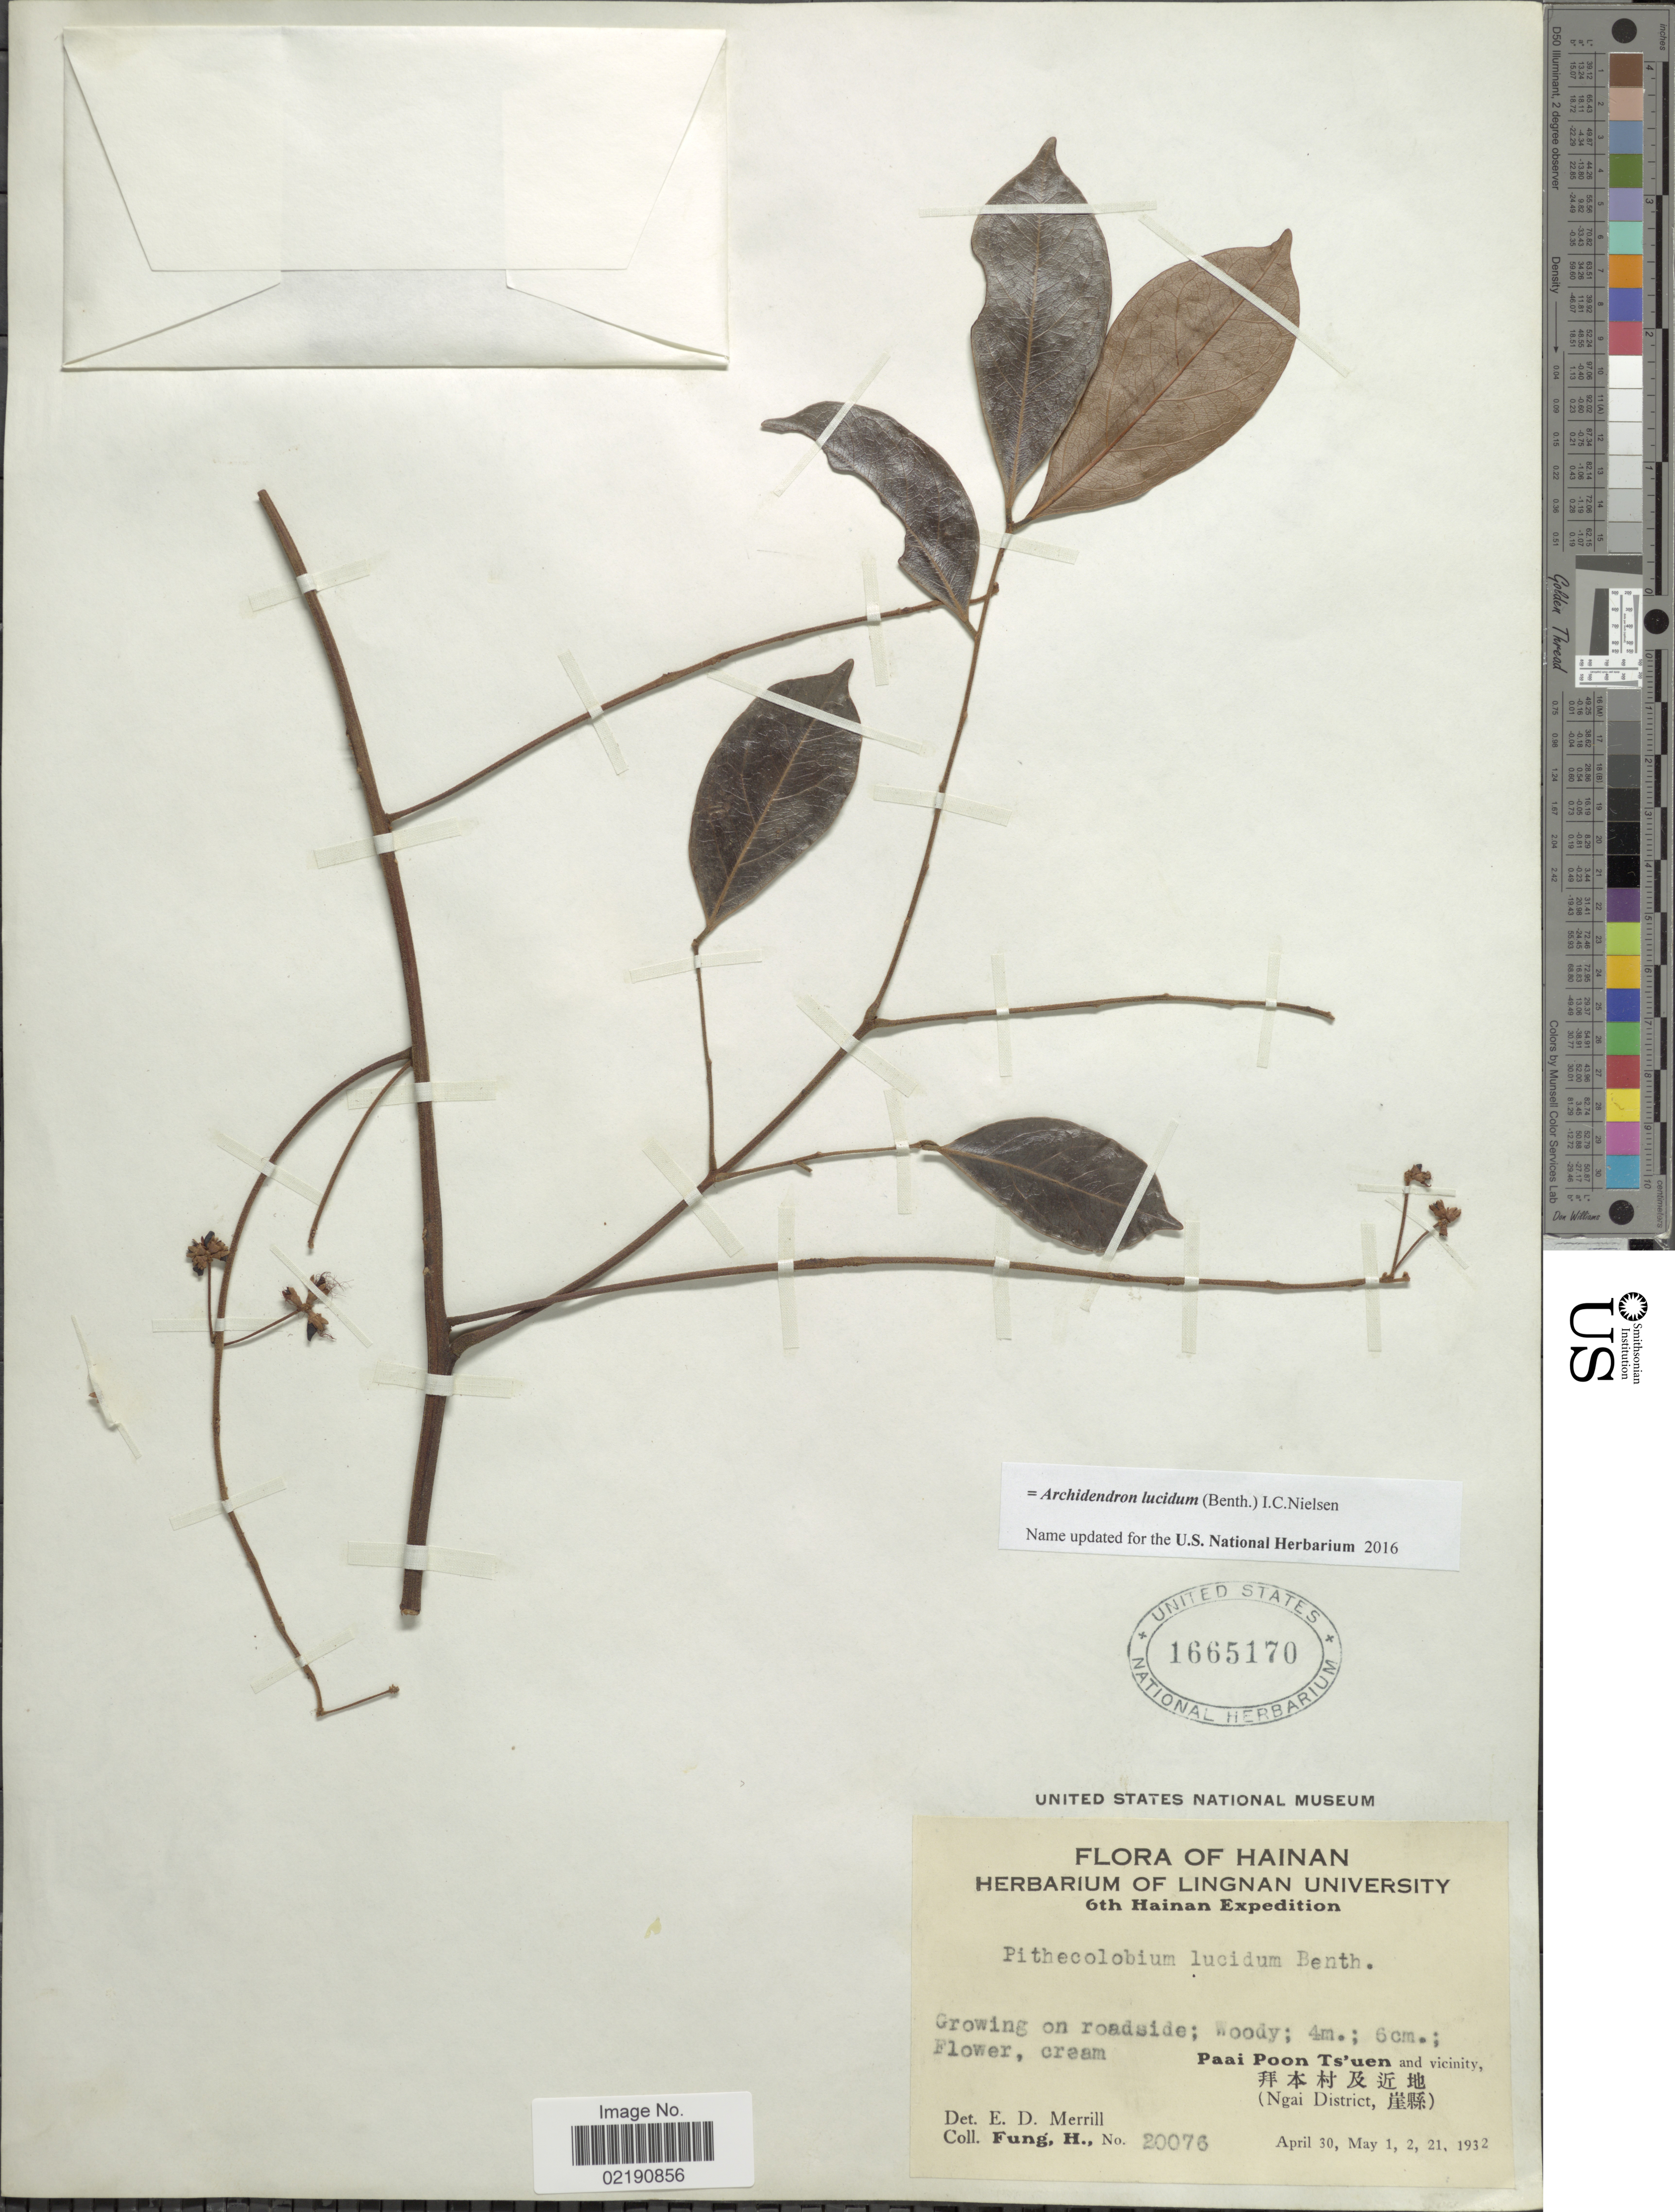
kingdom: Plantae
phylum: Tracheophyta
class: Magnoliopsida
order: Fabales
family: Fabaceae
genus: Archidendron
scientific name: Archidendron lucidum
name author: (Benth.) I.C. Nielsen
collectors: H. Fung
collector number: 20076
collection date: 1932-04-30/1932-05-21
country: China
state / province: Hainan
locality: Growing on roadsidewoody, Paai Ts'uen and vicinity (Ngai District)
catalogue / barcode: US 1665170